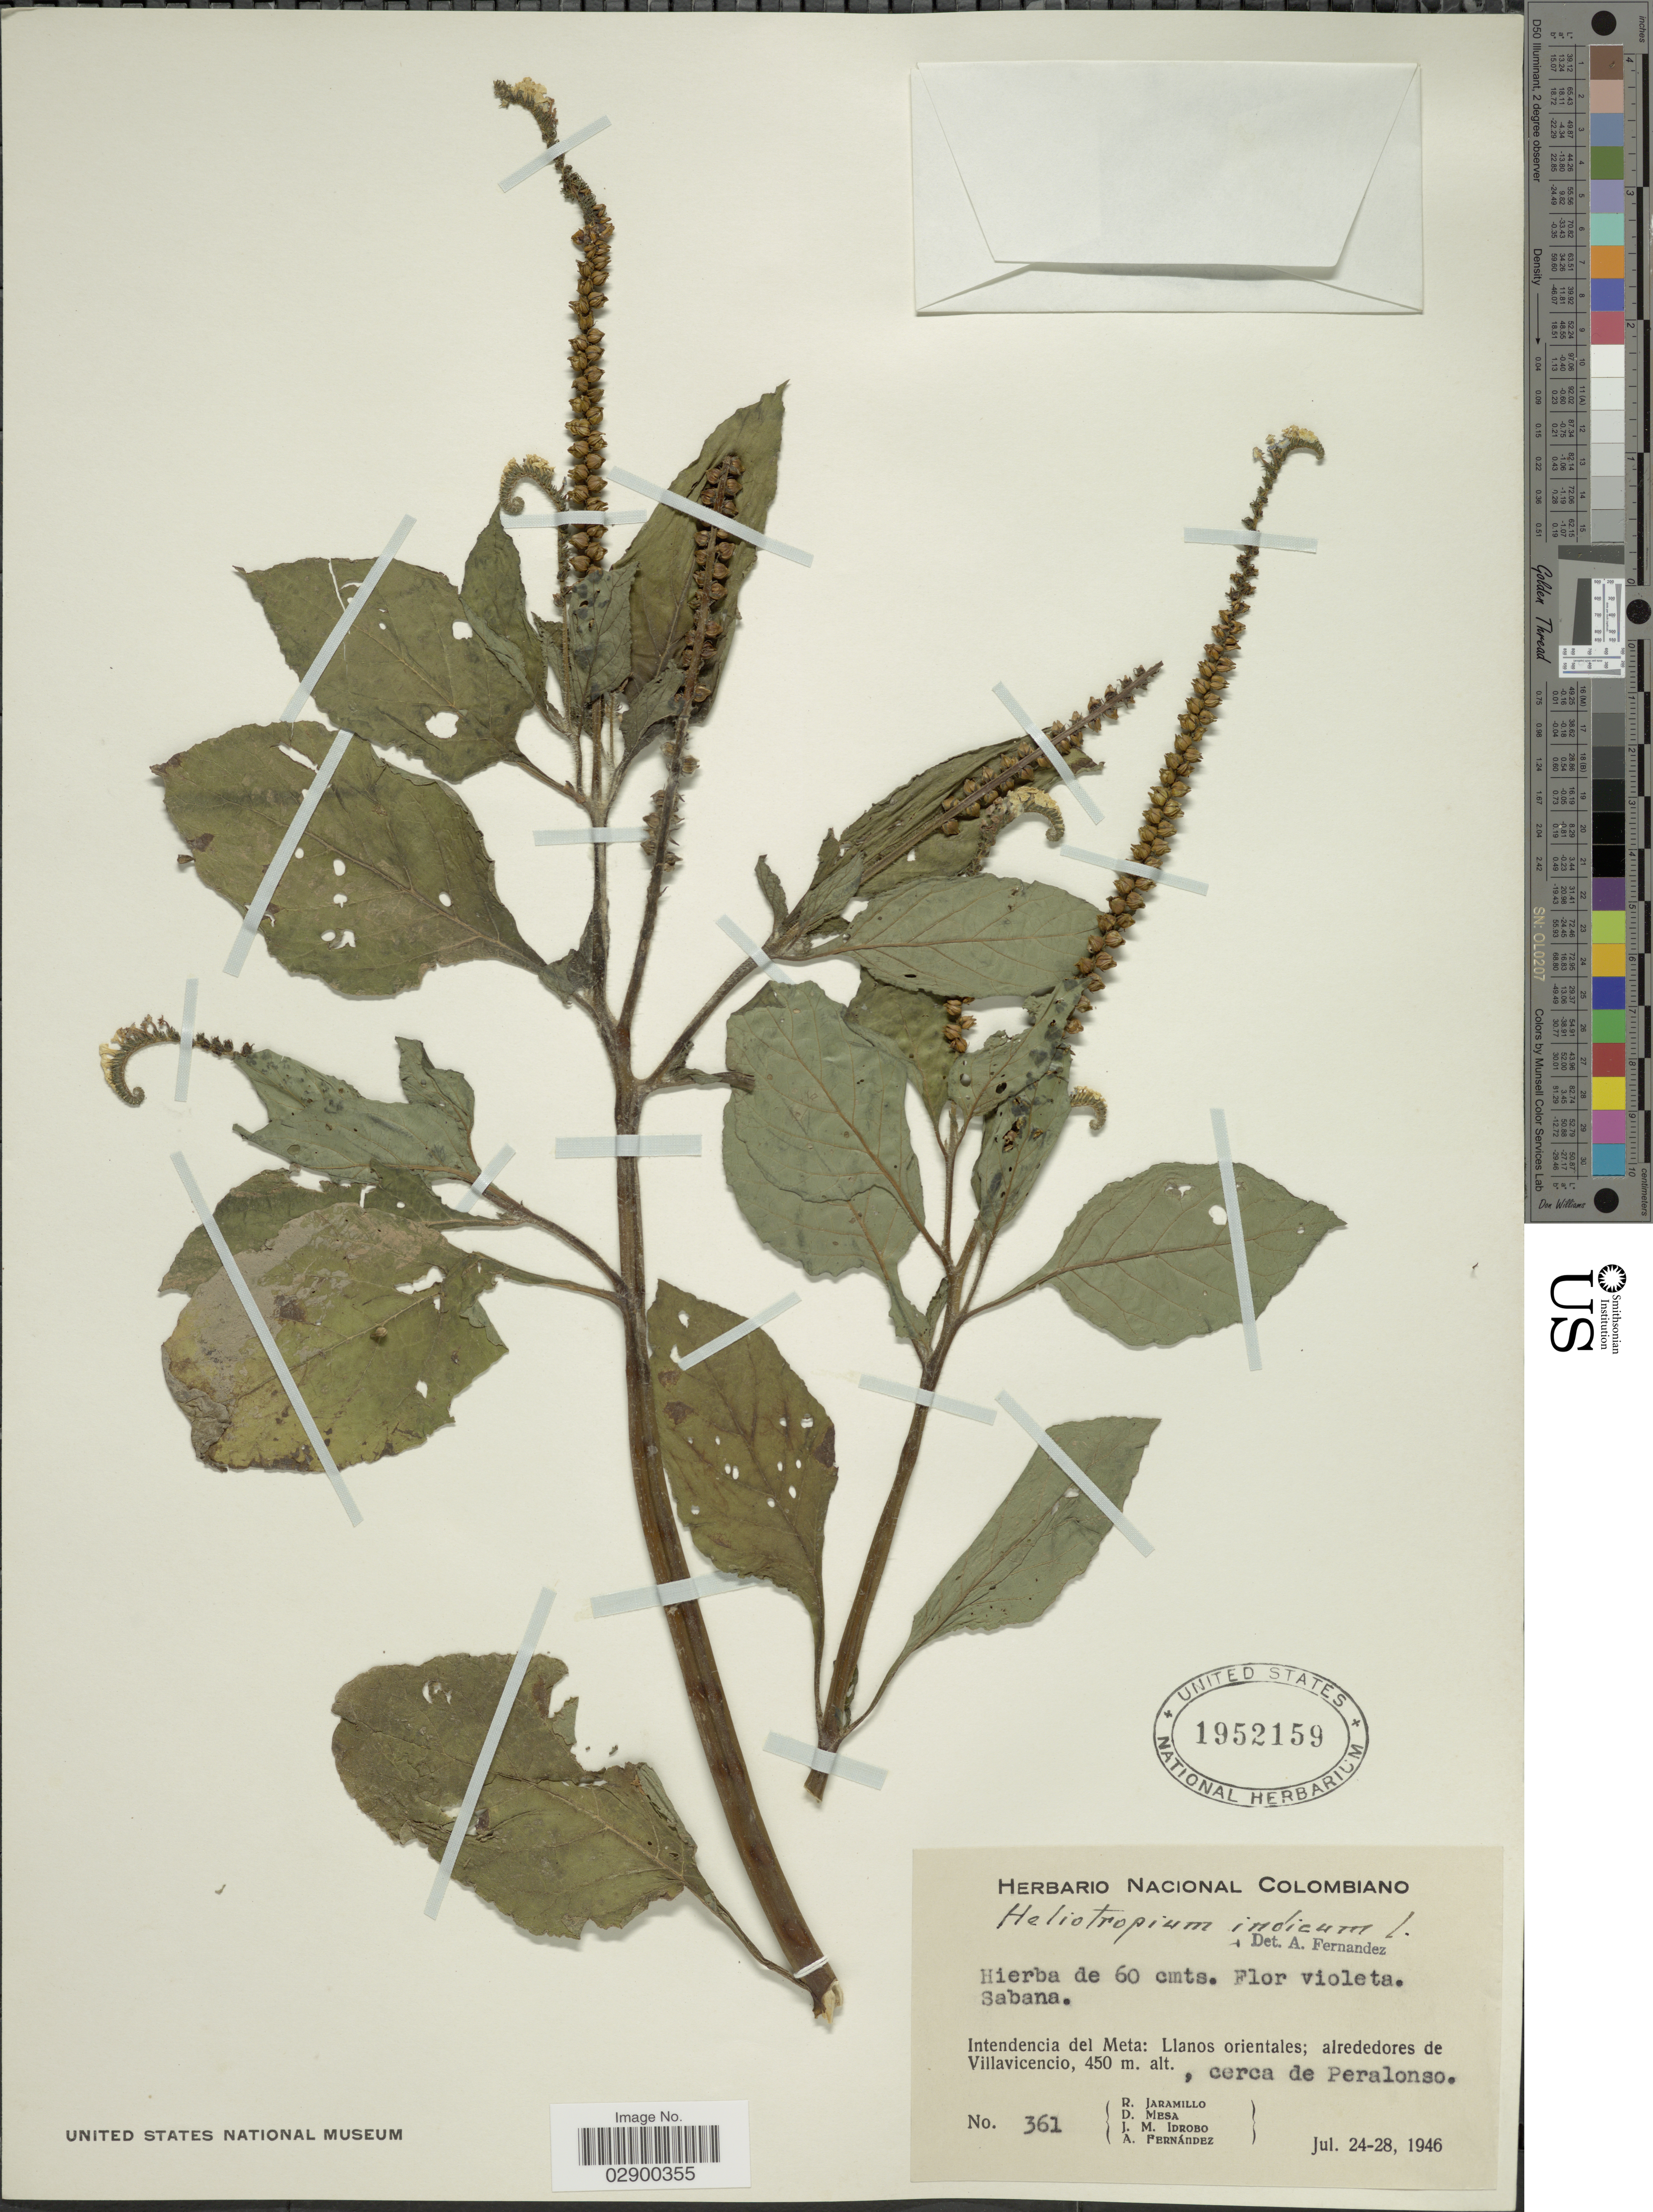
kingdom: Plantae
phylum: Tracheophyta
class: Magnoliopsida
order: Boraginales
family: Heliotropiaceae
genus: Heliotropium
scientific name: Heliotropium indicum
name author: L.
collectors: R. Jaramillo, D. Mesa, J. M. Idrobo & A. Fernández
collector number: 361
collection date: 1946-07-24/1946-07-28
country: Colombia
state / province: Meta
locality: Intendencia del Meta, Llanos orientales, alrededores de Villavicencio, cerca de Peralonso.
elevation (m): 450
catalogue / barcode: US 1952159